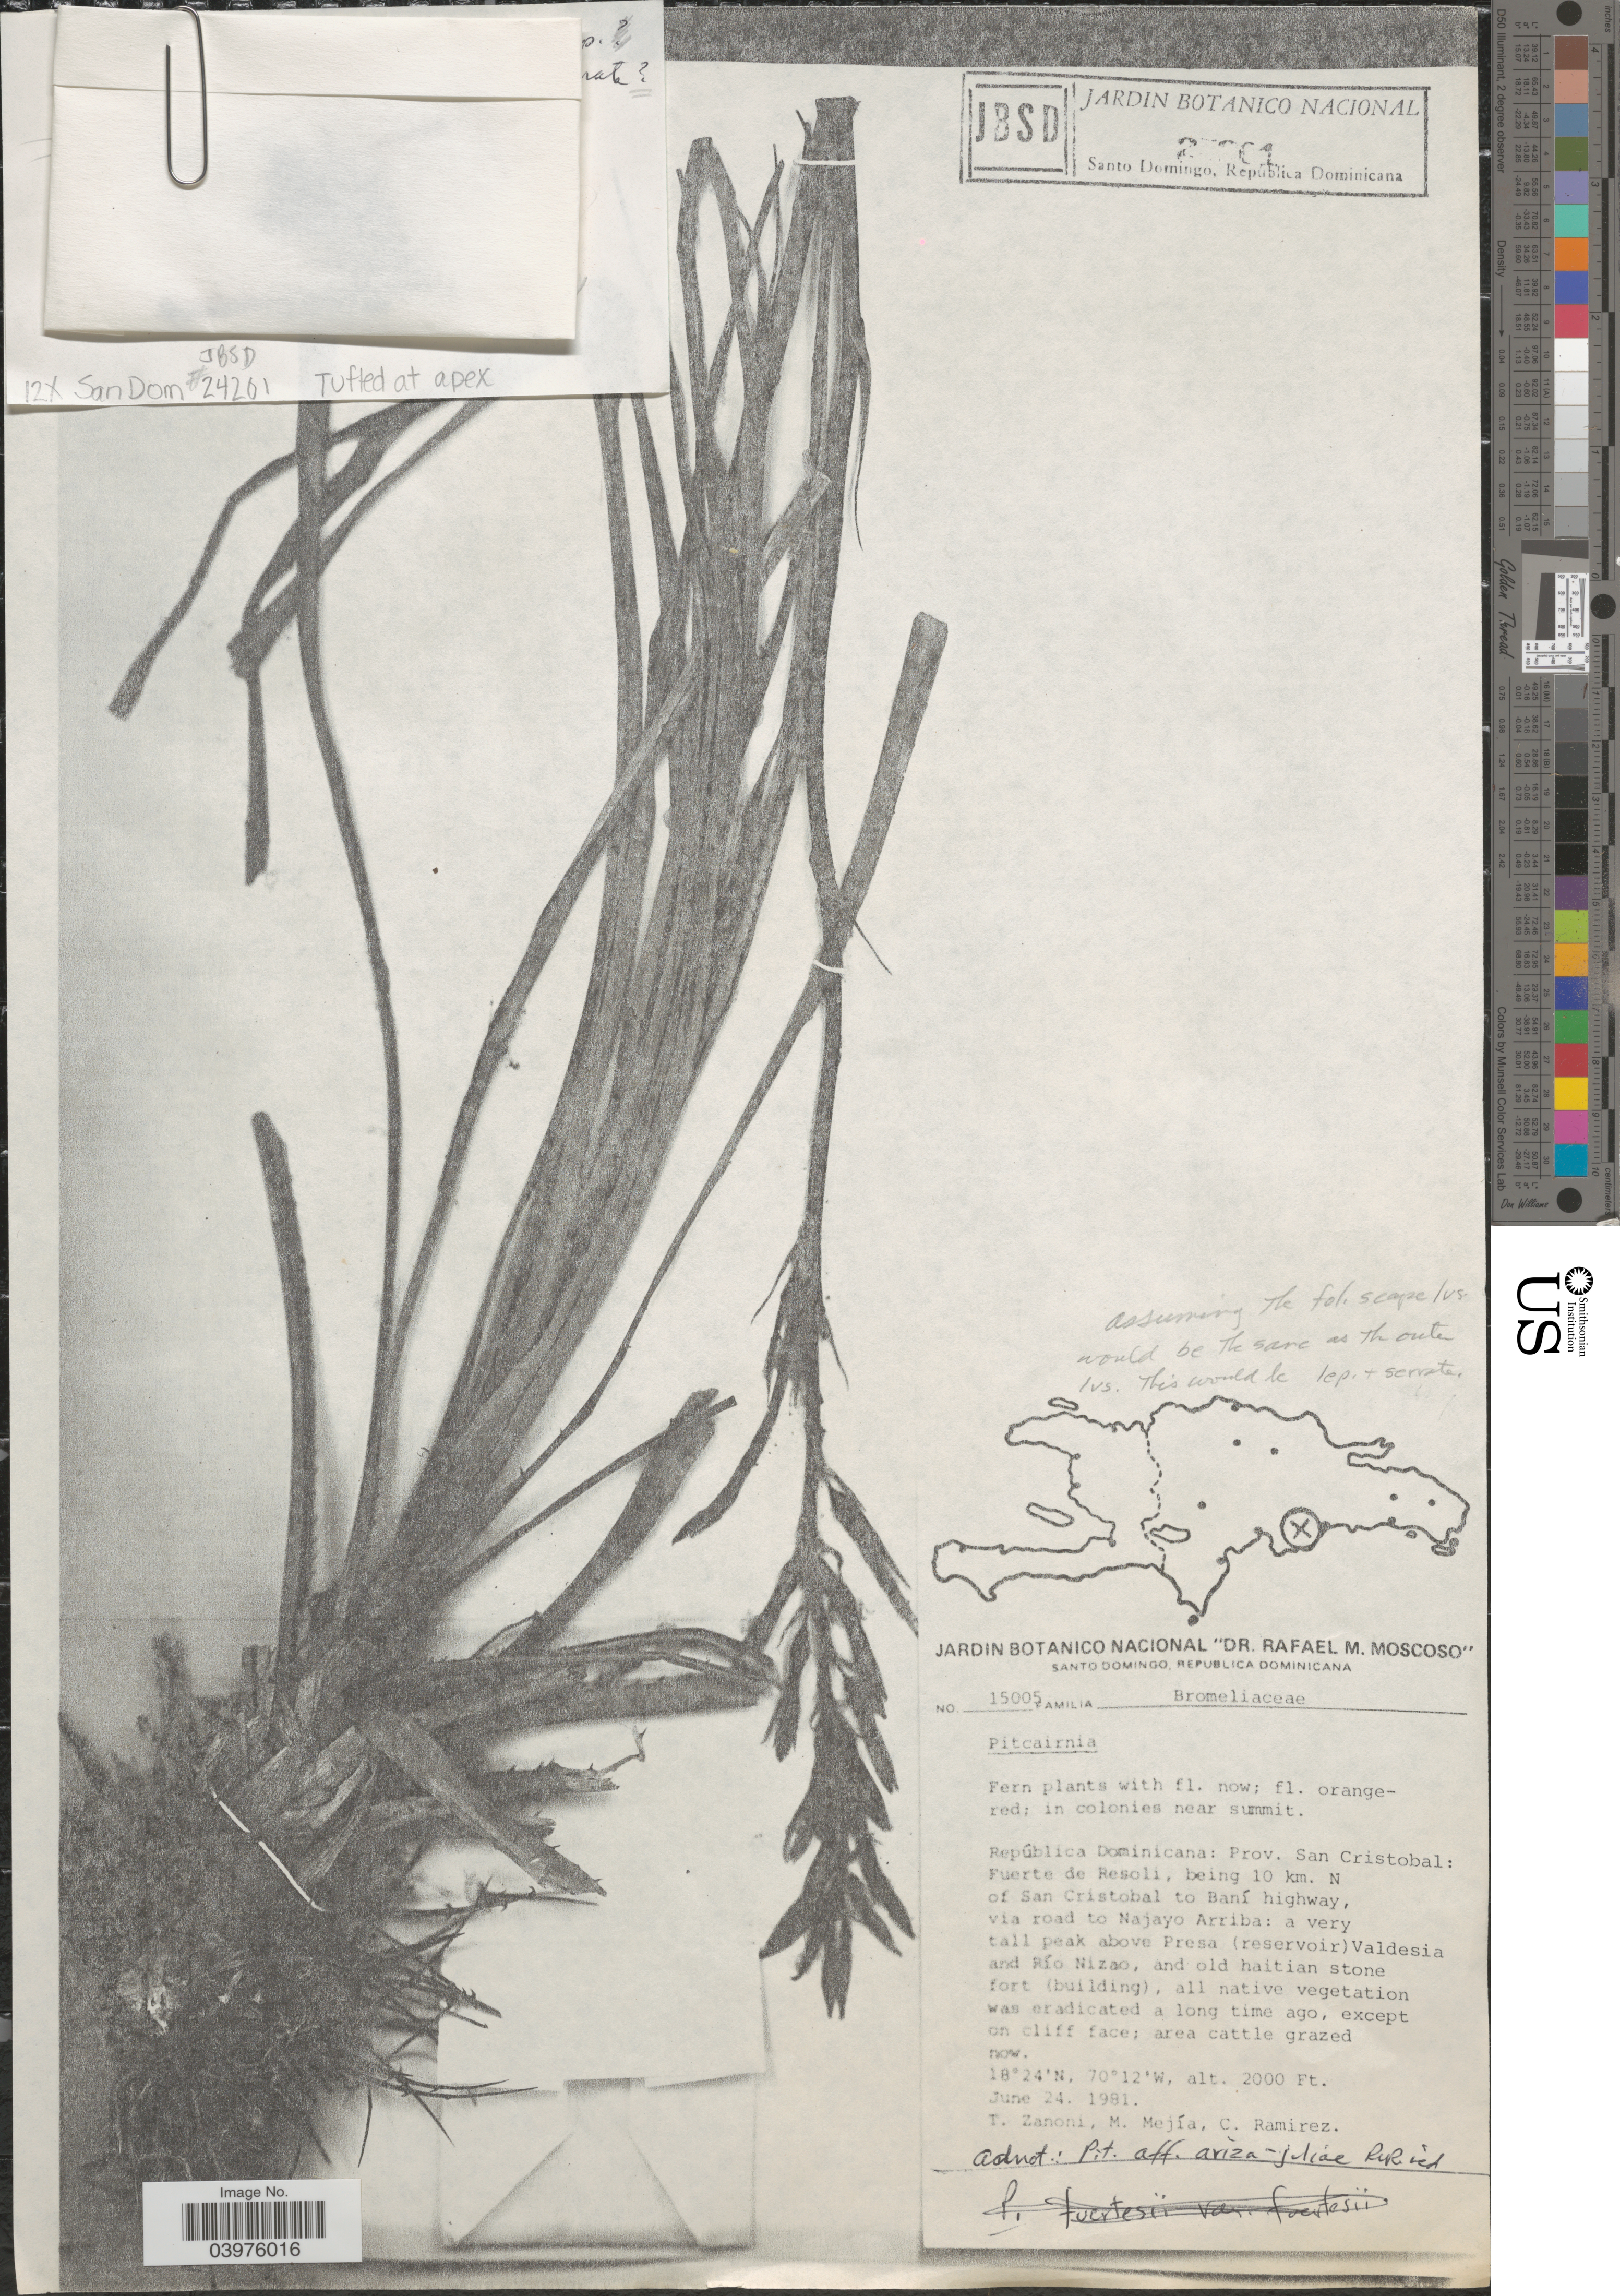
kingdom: Plantae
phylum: Tracheophyta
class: Liliopsida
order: Poales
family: Bromeliaceae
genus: Pitcairnia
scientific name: Pitcairnia fuertesii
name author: Mez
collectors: T. Zanoni, M. Mejia & C. Ramirez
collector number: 15005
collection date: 1981-06-24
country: Dominican Republic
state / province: San Cristóbal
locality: Fuerte de Resoli, being 10 km. N of San Cristobal to Baní highway, via road to Najayo Arriba: A very tall peak above Presa (reservoir) Valdesia and Río Nizao, and old haitian stone fort (building).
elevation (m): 610